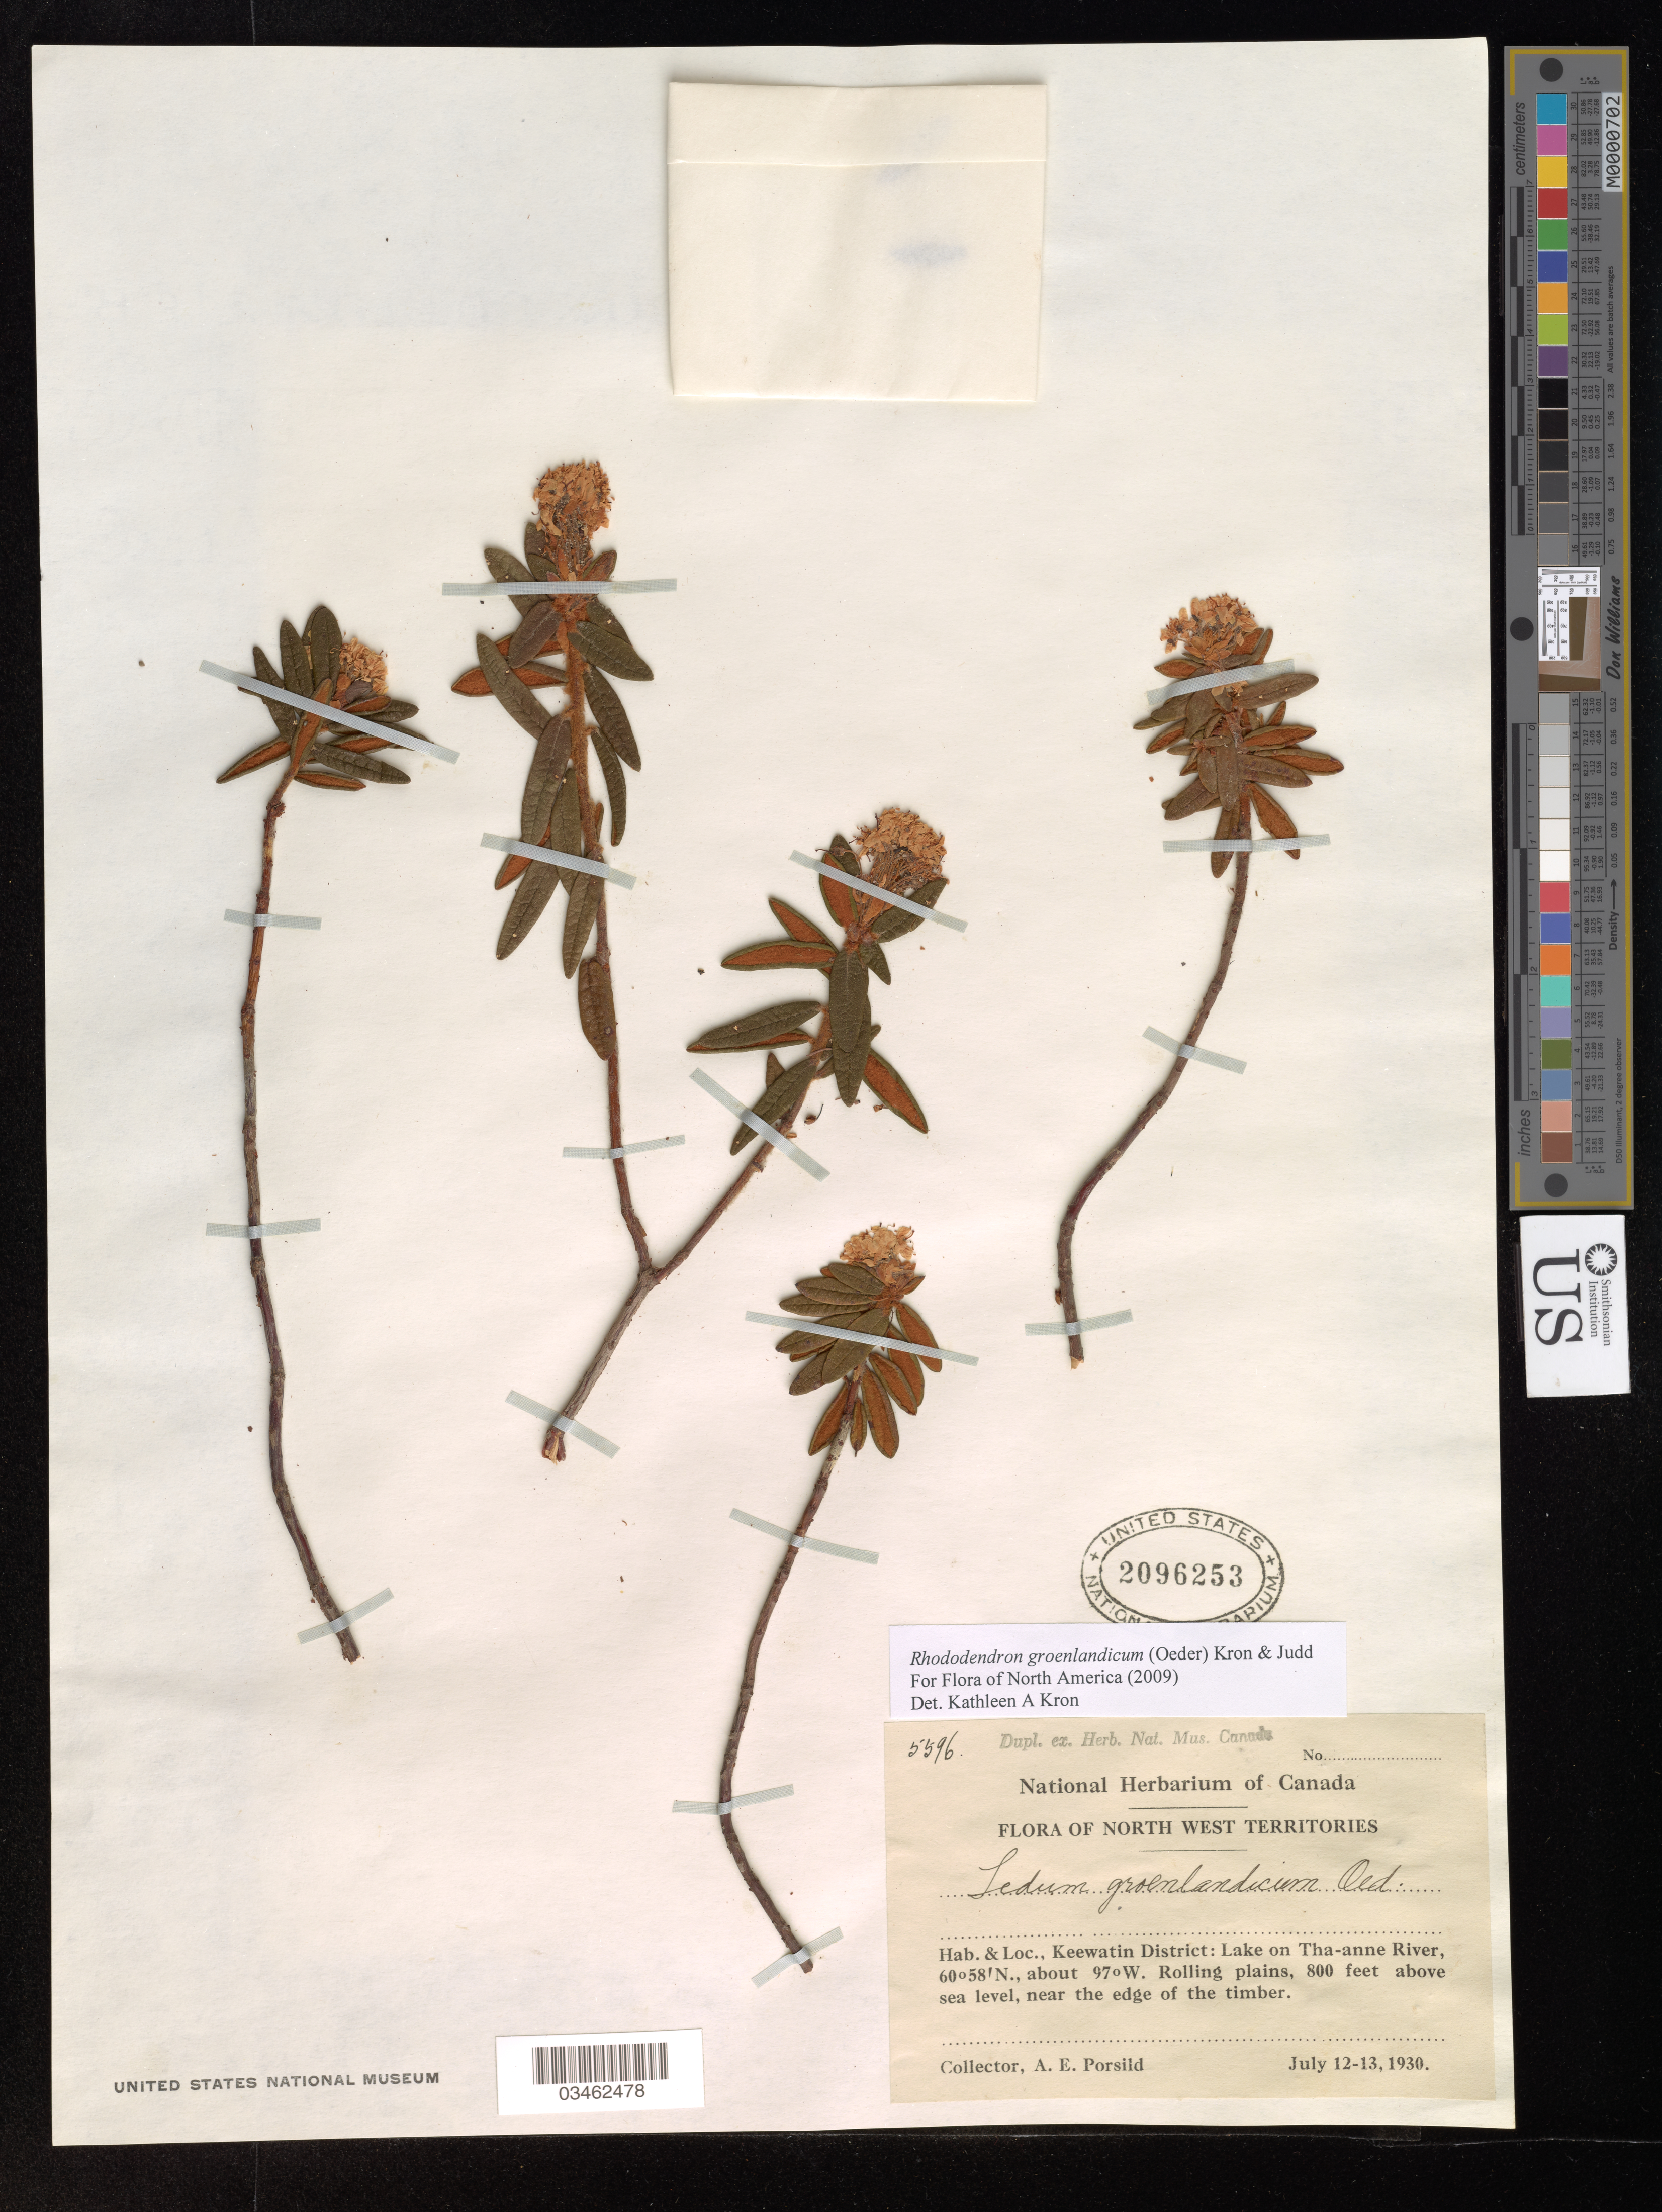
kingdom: Plantae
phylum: Tracheophyta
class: Magnoliopsida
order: Ericales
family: Ericaceae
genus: Rhododendron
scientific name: Rhododendron groenlandicum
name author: (Oeder) Kron & Judd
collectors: A. E. Porsild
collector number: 5596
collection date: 1930-07-12/1930-07-13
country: Canada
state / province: Northwest Territories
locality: Keewatin District: Lake on Tha-anne River. Rolling plains, near the edge of the timber.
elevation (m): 244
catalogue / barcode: US 2096253